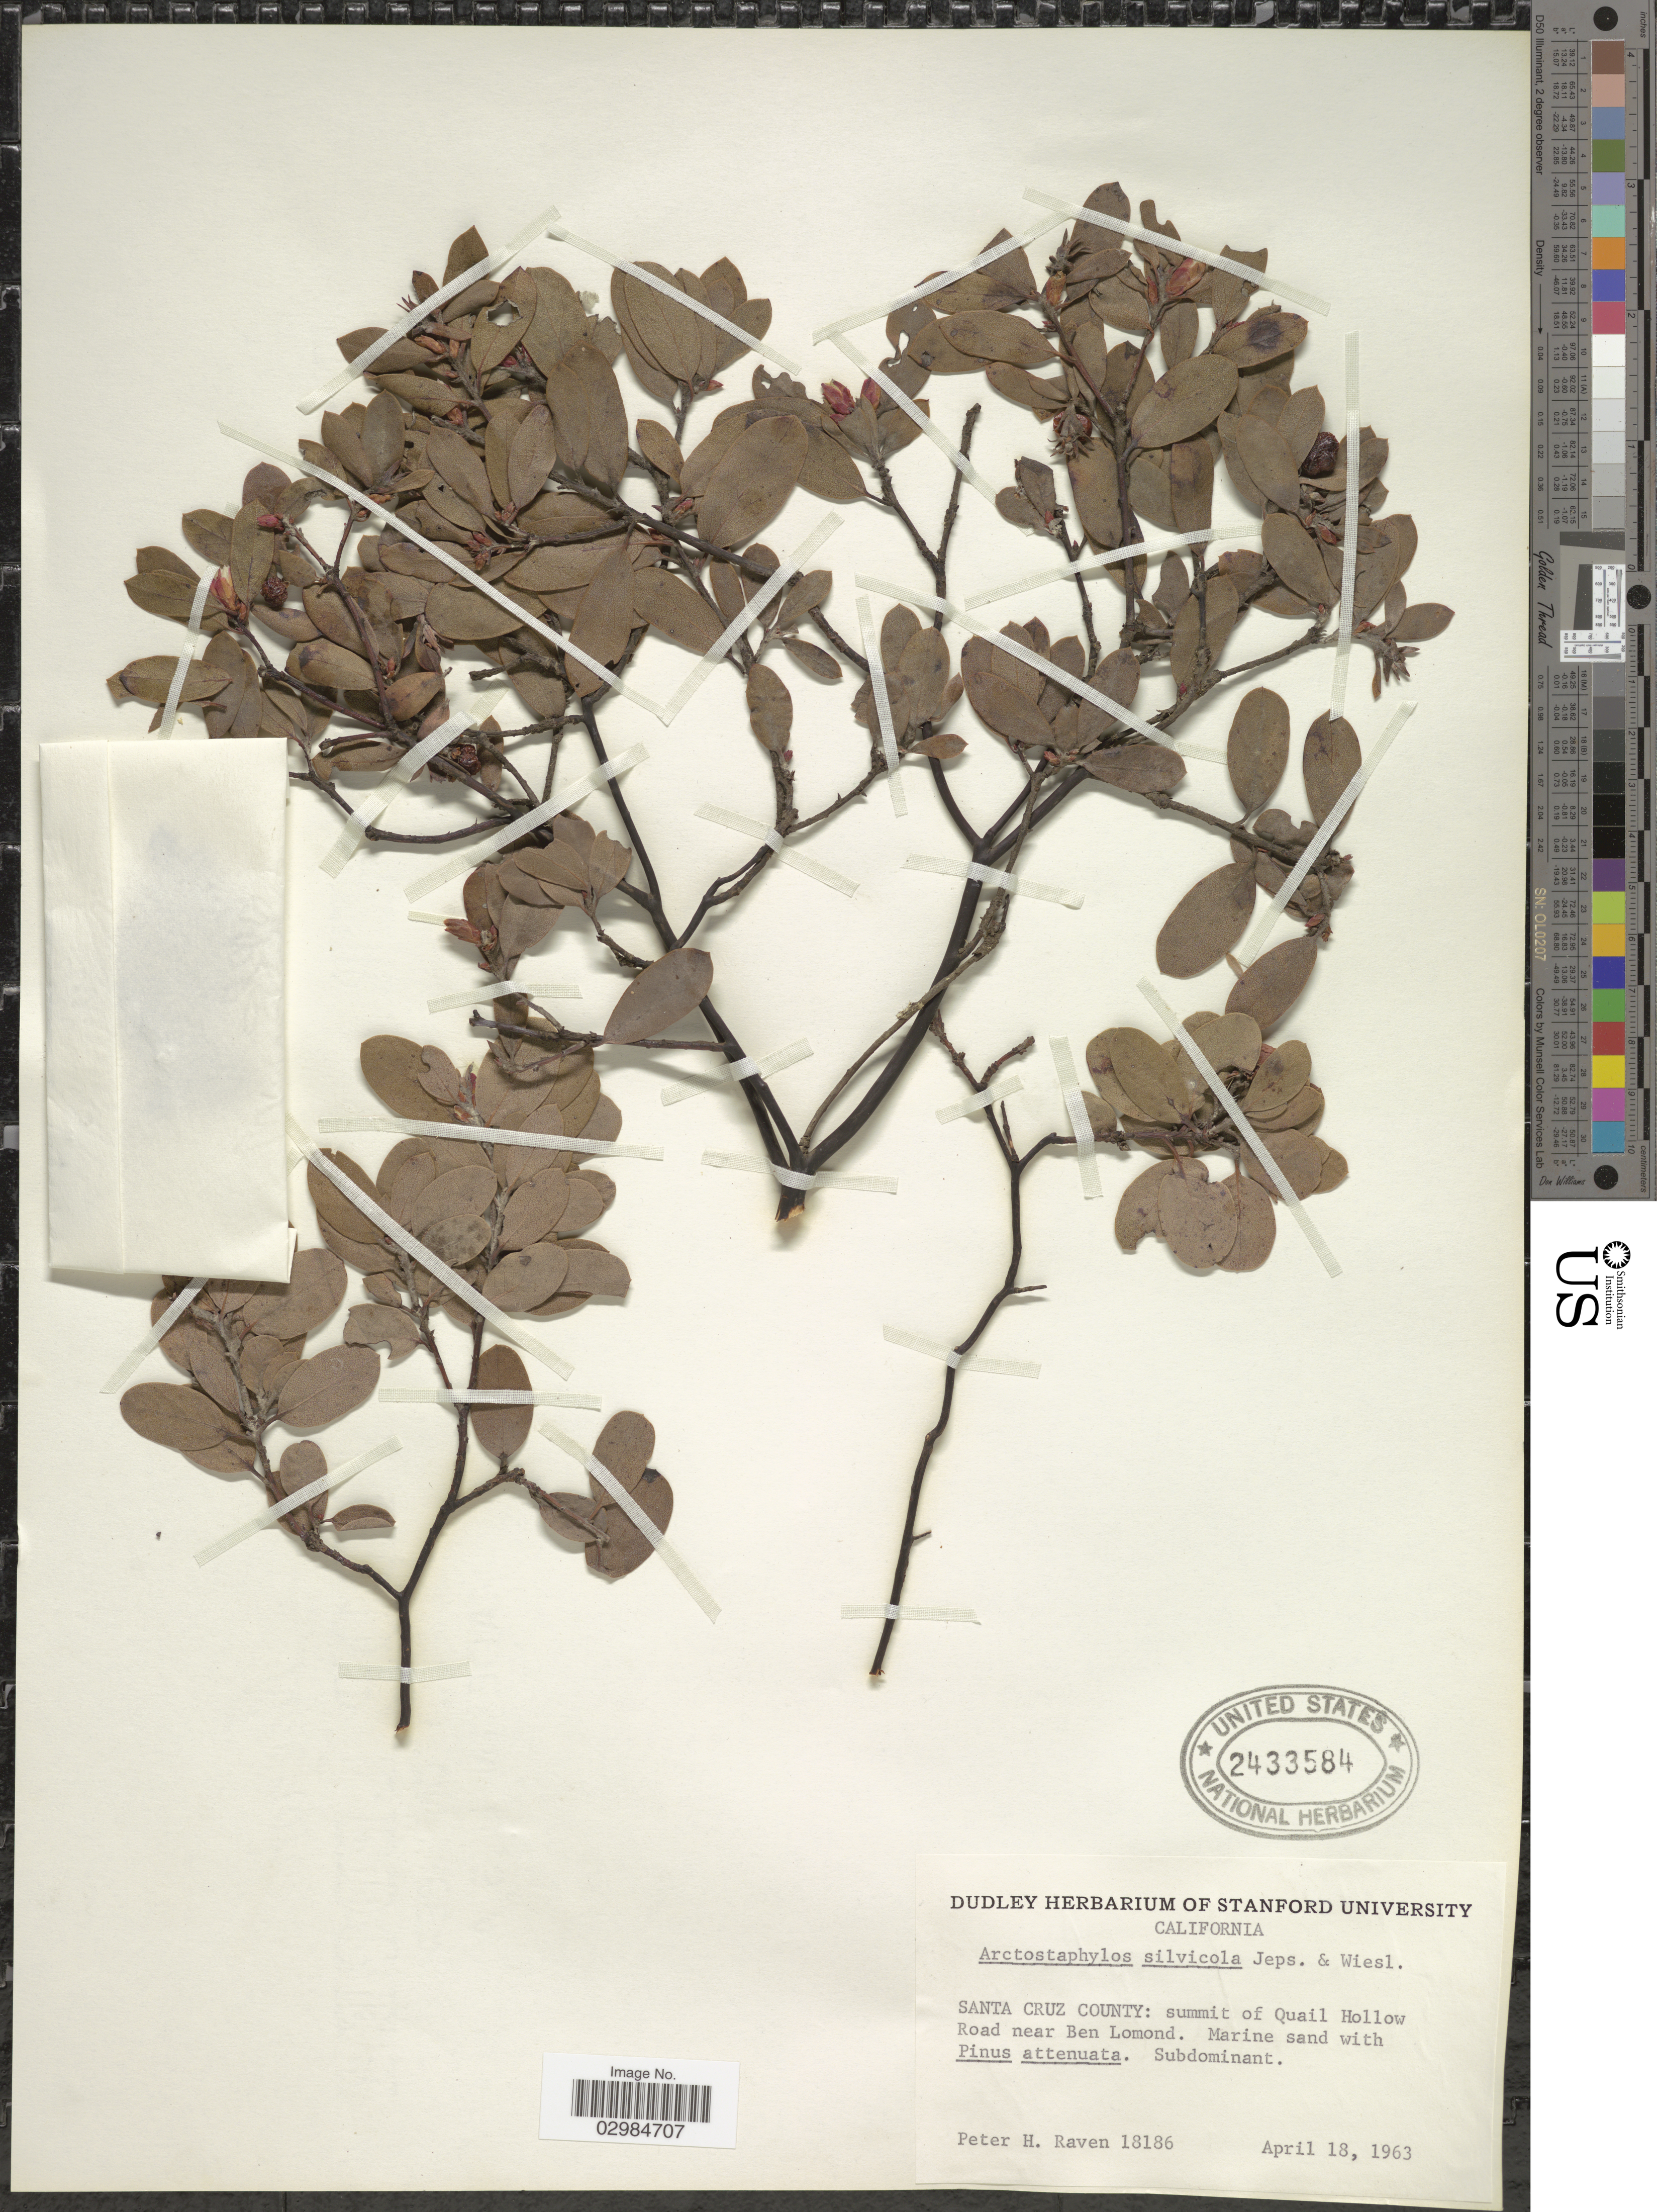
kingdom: Plantae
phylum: Tracheophyta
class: Magnoliopsida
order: Ericales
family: Ericaceae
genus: Arctostaphylos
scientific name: Arctostaphylos silvicola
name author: Jeps. & Wiesl.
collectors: P. Raven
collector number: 18186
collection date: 1963-04-18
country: United States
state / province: California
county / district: Santa Cruz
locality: Santa Cruz County: summit of Quail Hollow Road near Ben Lomond.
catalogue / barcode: US 2433584